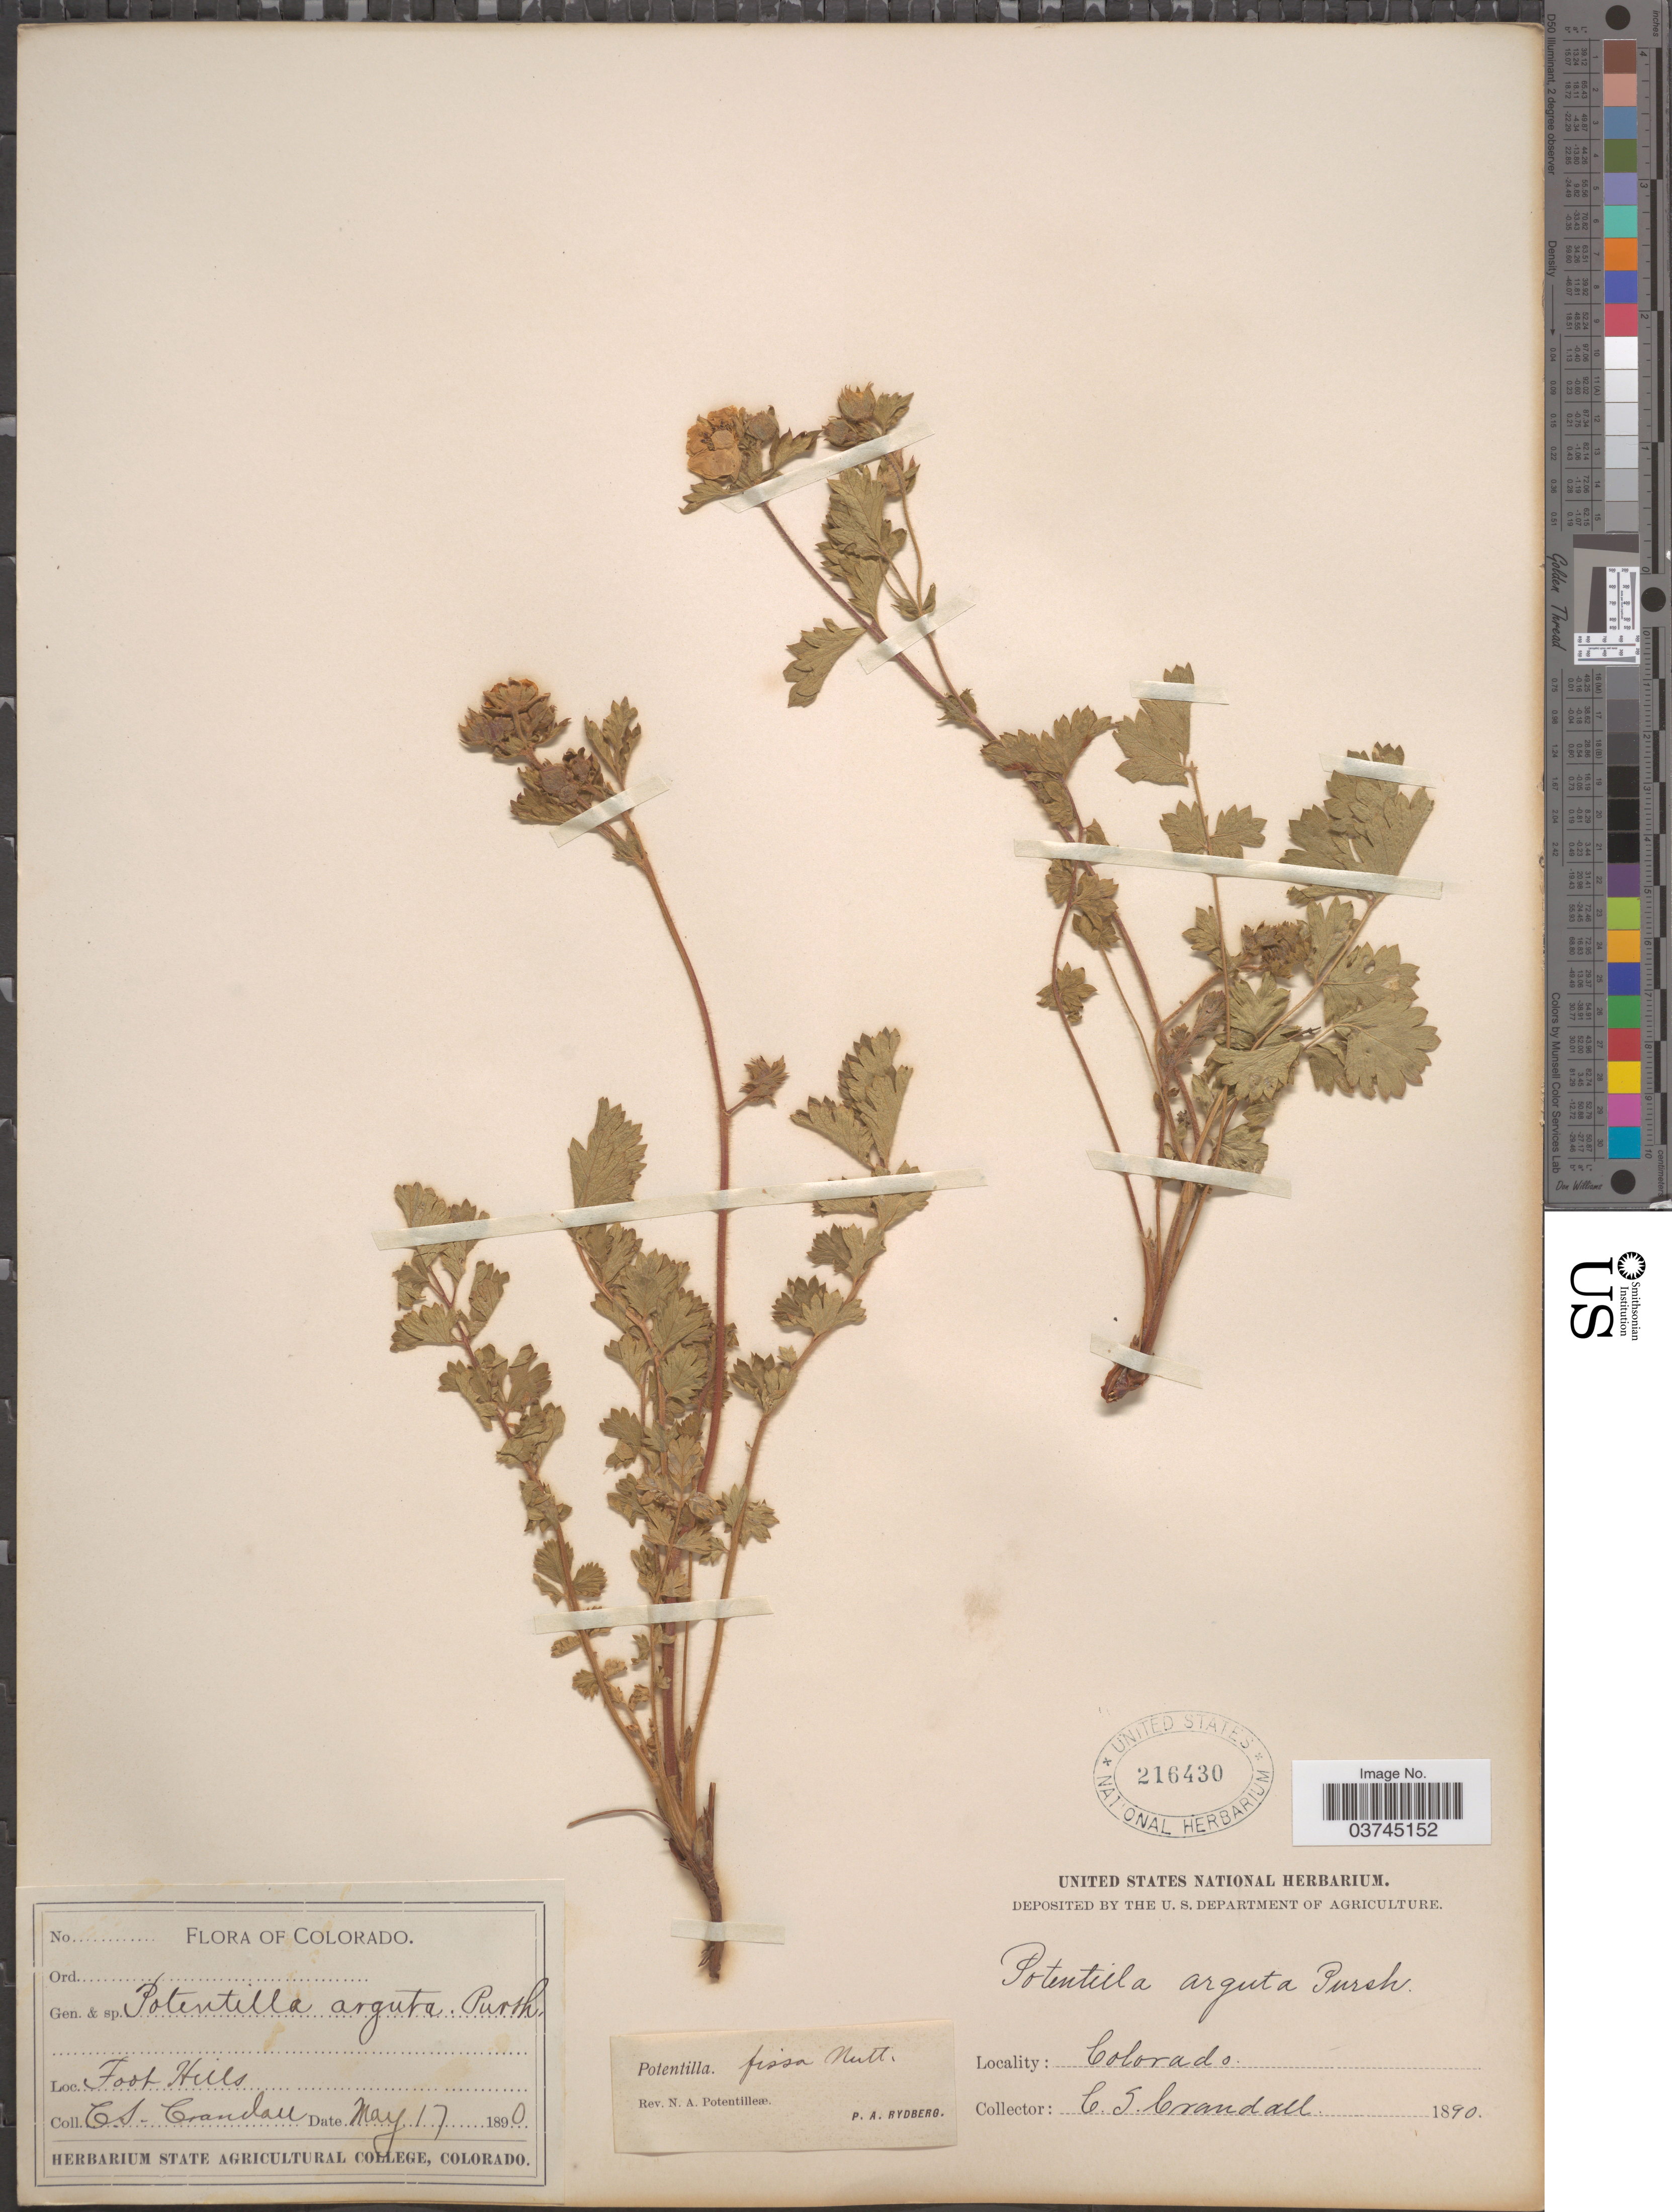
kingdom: Plantae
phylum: Tracheophyta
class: Magnoliopsida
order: Rosales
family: Rosaceae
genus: Drymocallis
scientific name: Drymocallis fissa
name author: (Nutt.) Rydb.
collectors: C. Crandall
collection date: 1890-05-17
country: United States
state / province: Colorado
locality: Foot Hills.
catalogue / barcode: US 216430